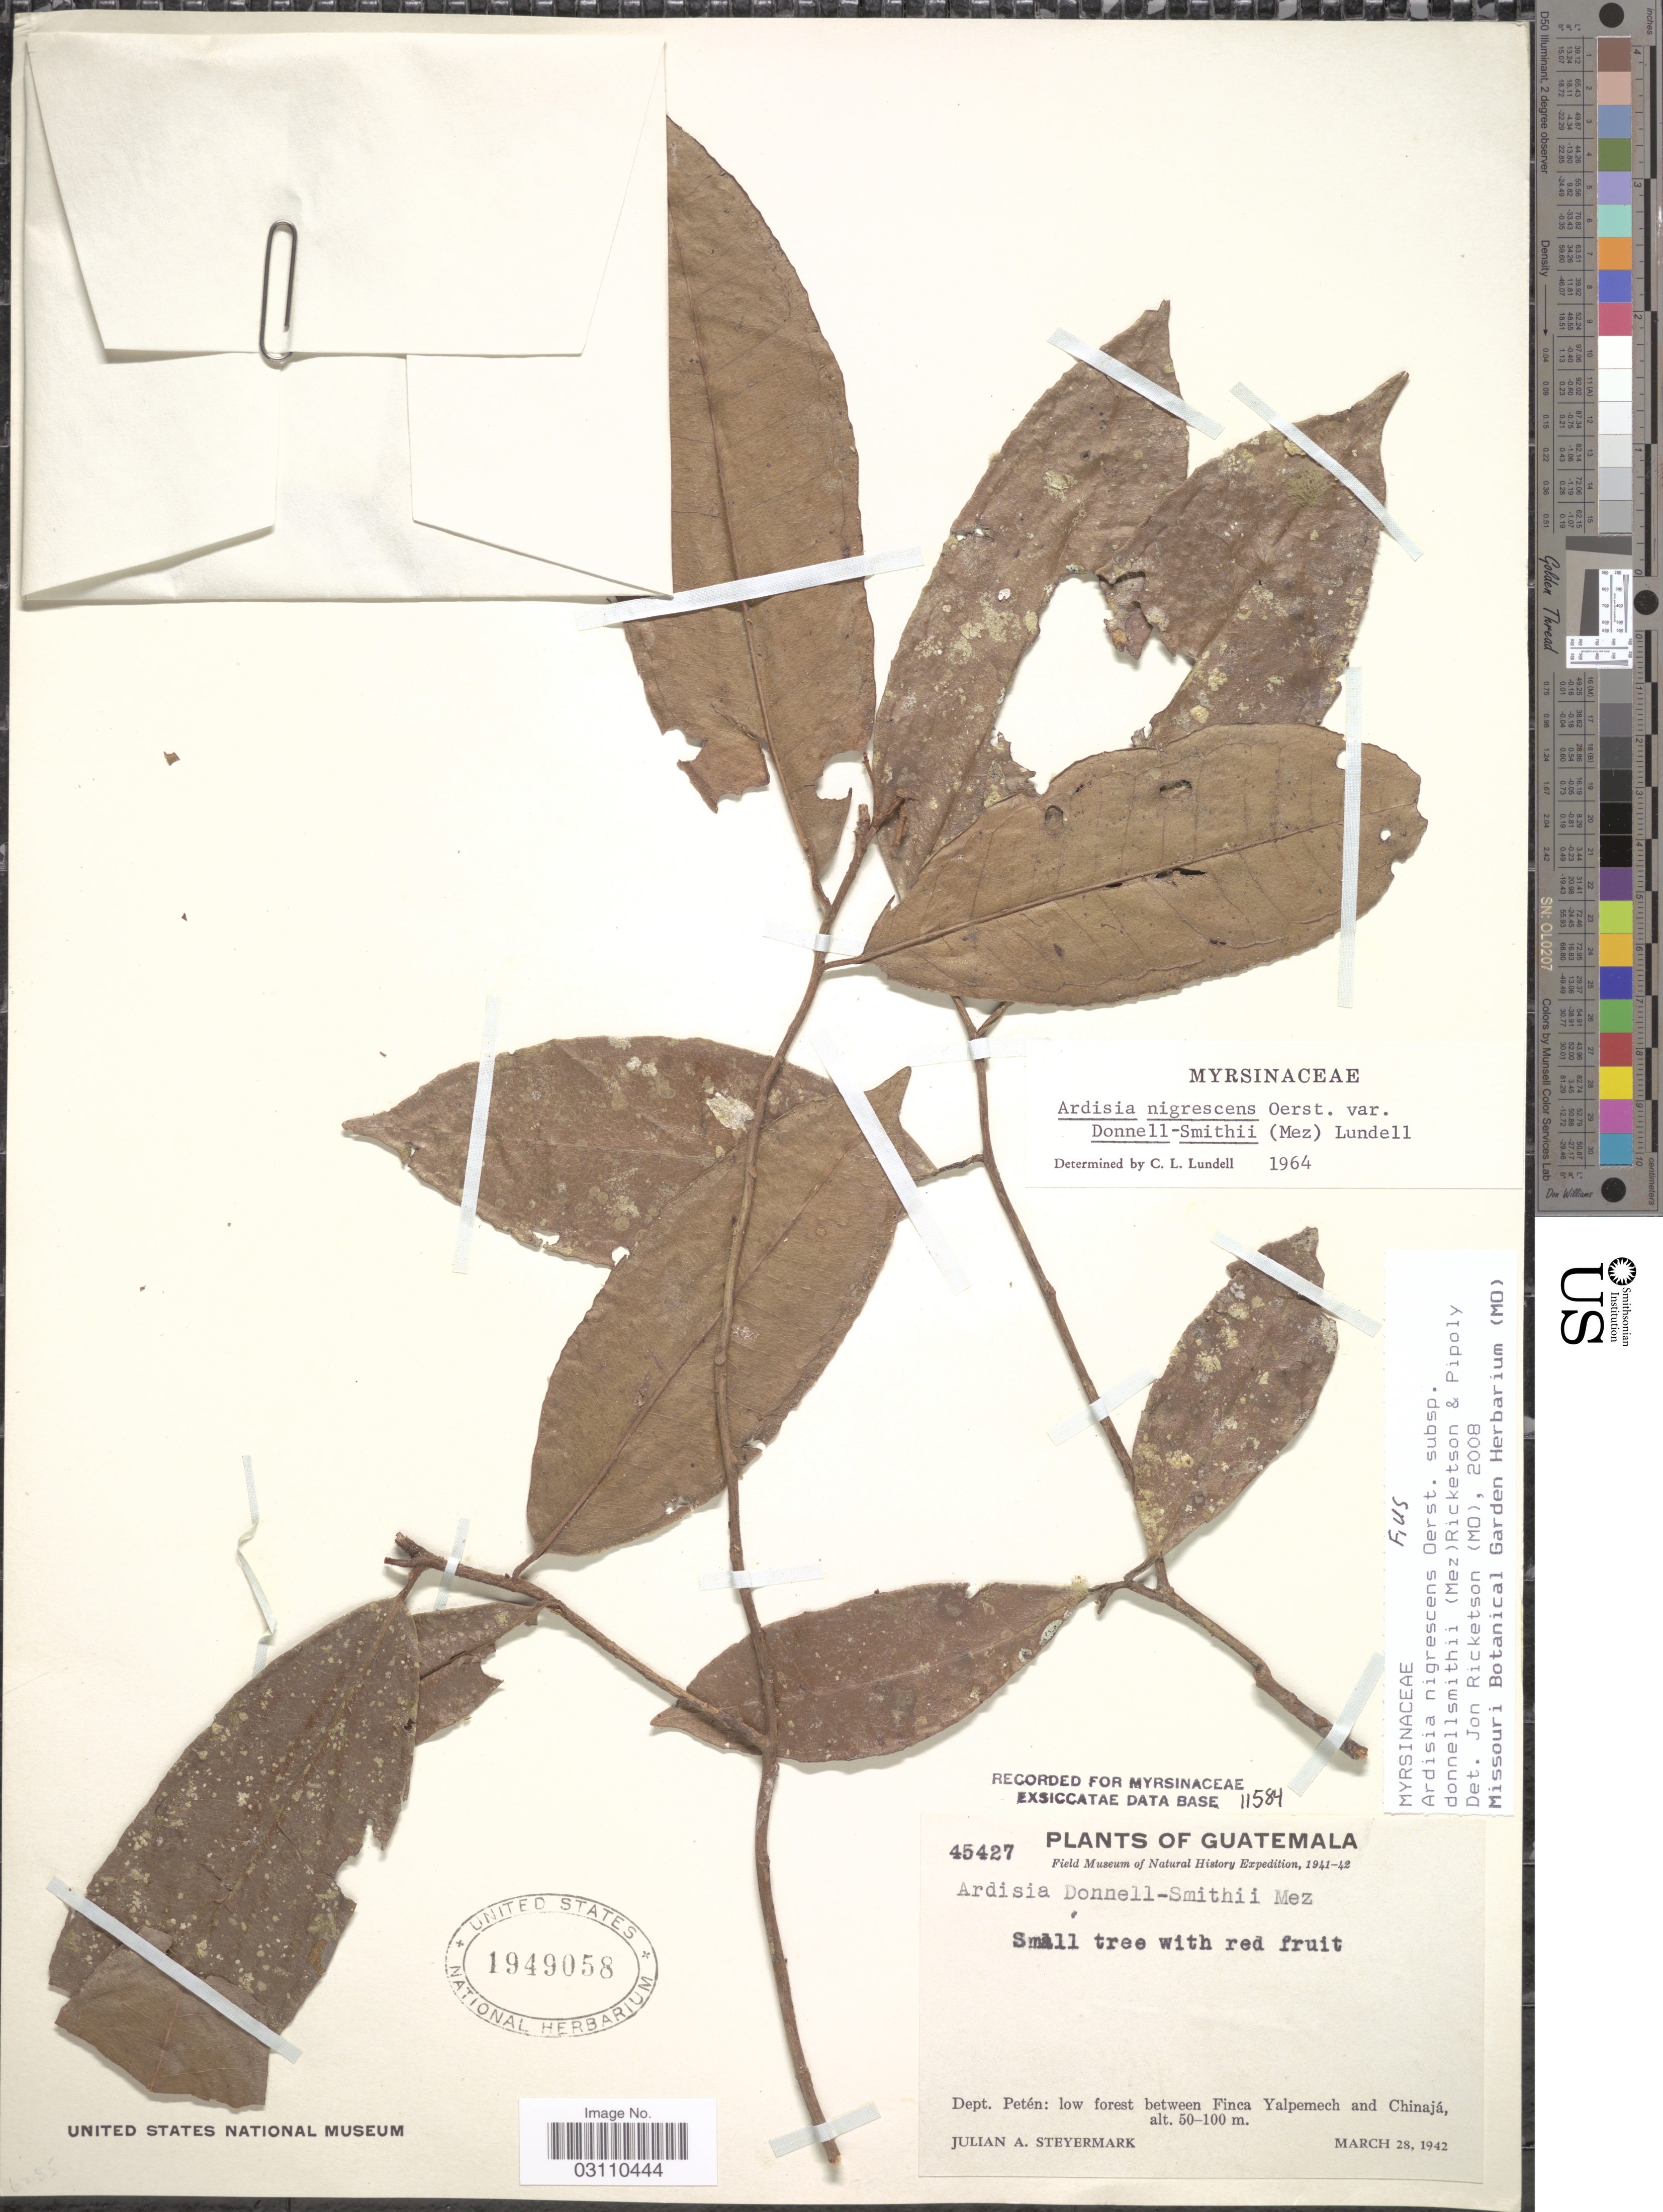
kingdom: Plantae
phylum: Tracheophyta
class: Magnoliopsida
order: Ericales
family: Primulaceae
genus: Ardisia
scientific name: Ardisia nigrescens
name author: Oerst.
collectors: J. Steyermark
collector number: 45427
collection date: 1942-03-28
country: Guatemala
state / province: El Petén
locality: Dept. Petén: low forest between Finca Yalpemech and Chinajá.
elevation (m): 50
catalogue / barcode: US 1949058